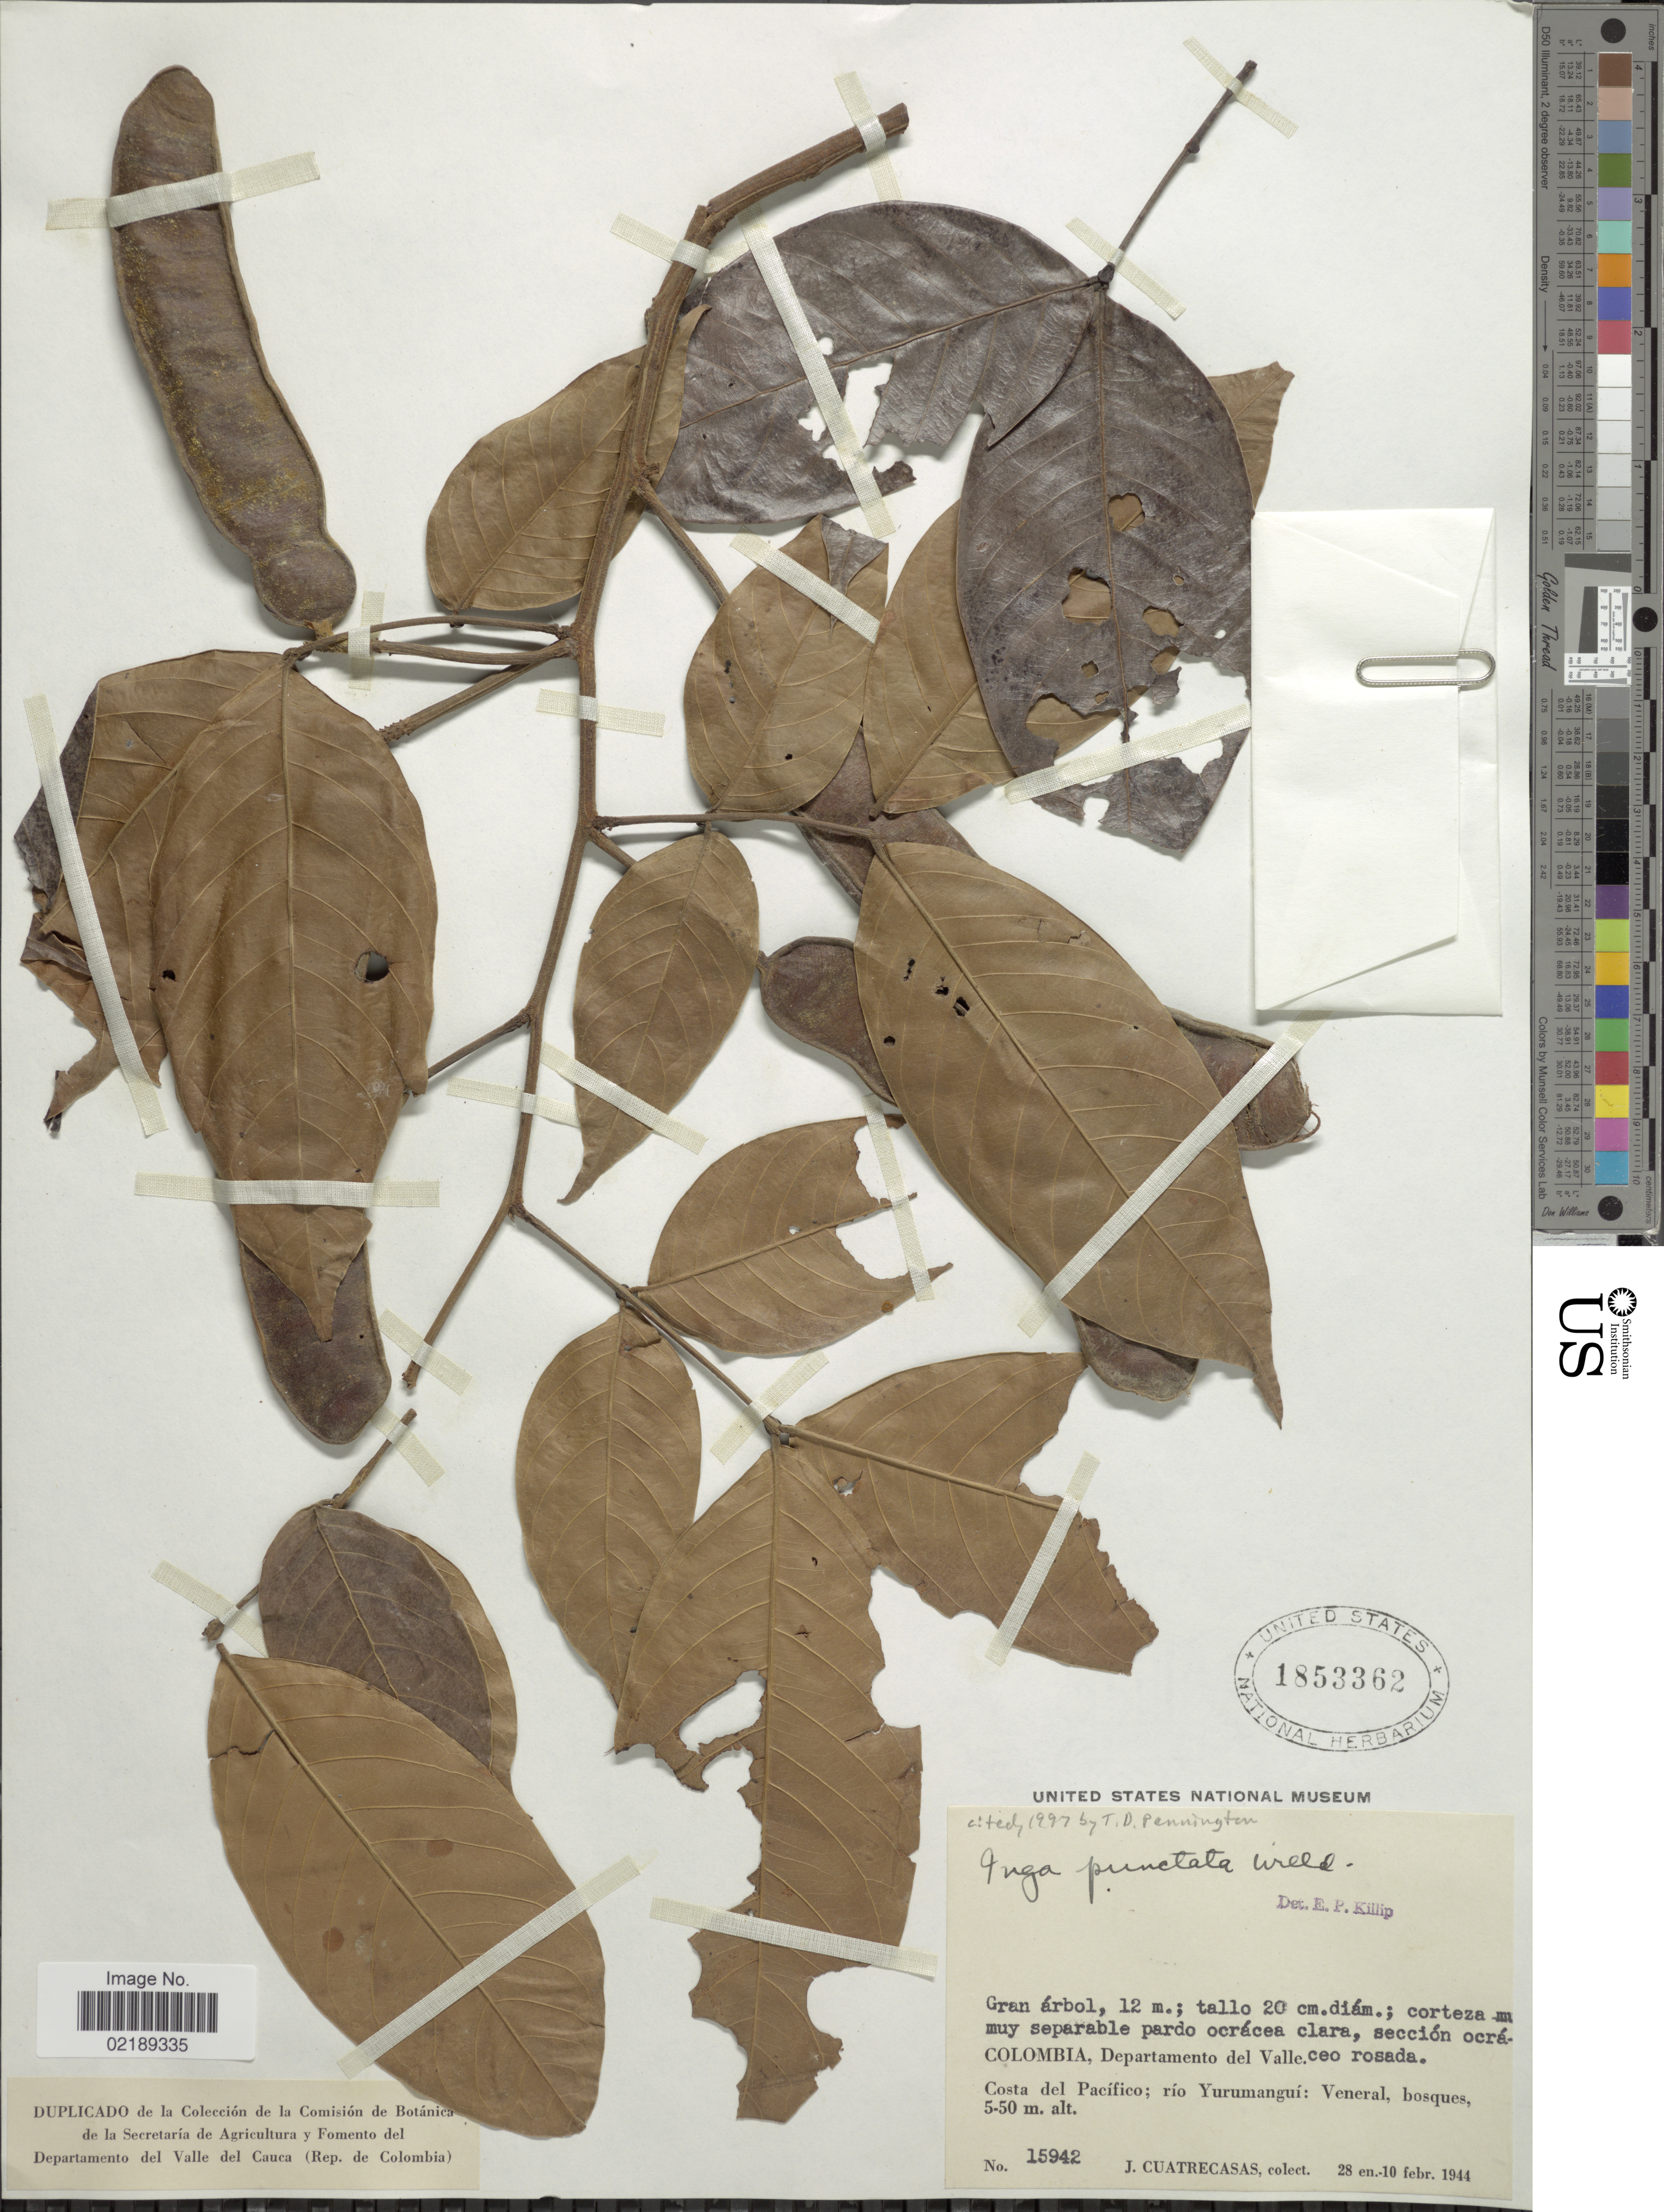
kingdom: Plantae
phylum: Tracheophyta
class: Magnoliopsida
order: Fabales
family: Fabaceae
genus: Inga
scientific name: Inga punctata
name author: Willd.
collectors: J. Cuatrecasas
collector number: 15942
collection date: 1944-01-28/1944-02-10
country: Colombia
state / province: Valle del Cauca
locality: Costa del Pacifico; rio yurumangui: Veneral, bosques.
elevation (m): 5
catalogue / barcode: US 1853362